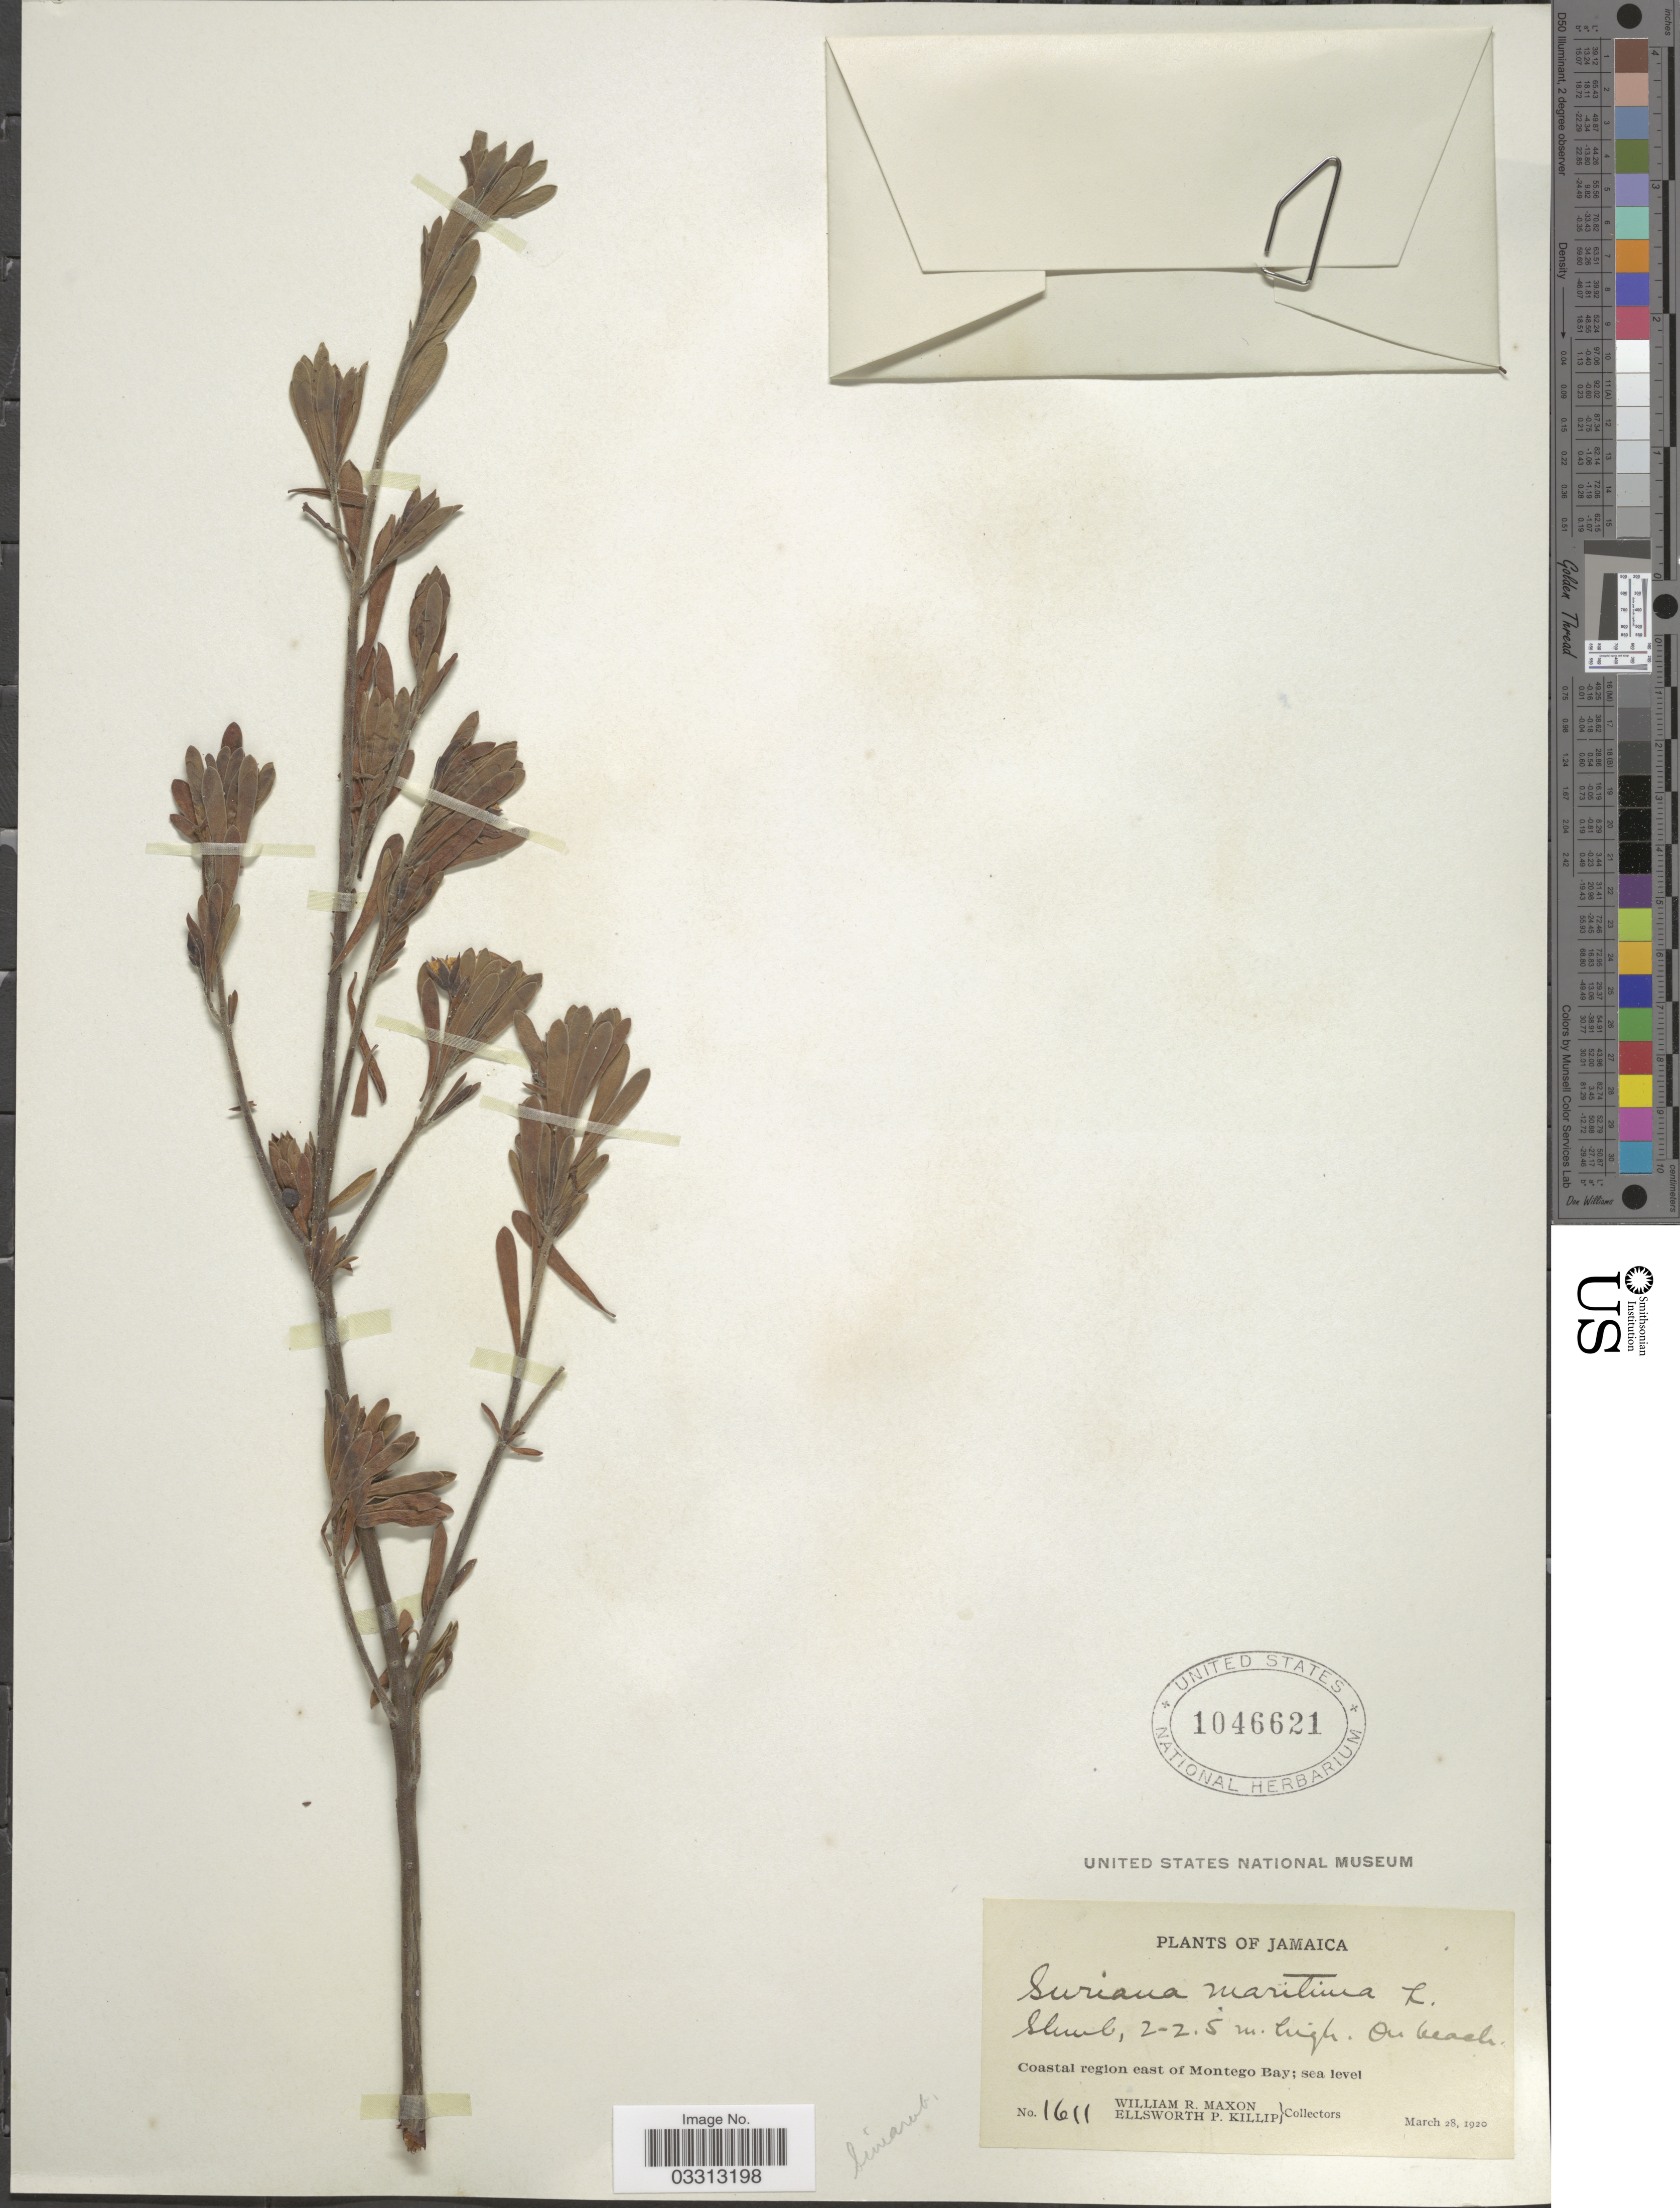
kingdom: Plantae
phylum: Tracheophyta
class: Magnoliopsida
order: Fabales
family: Surianaceae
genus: Suriana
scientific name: Suriana maritima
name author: L.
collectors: W. R. Maxon & E. P. Killip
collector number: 1611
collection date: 1920-03-28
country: Jamaica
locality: Coastal region east of Montego Bay.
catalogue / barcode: US 1046621